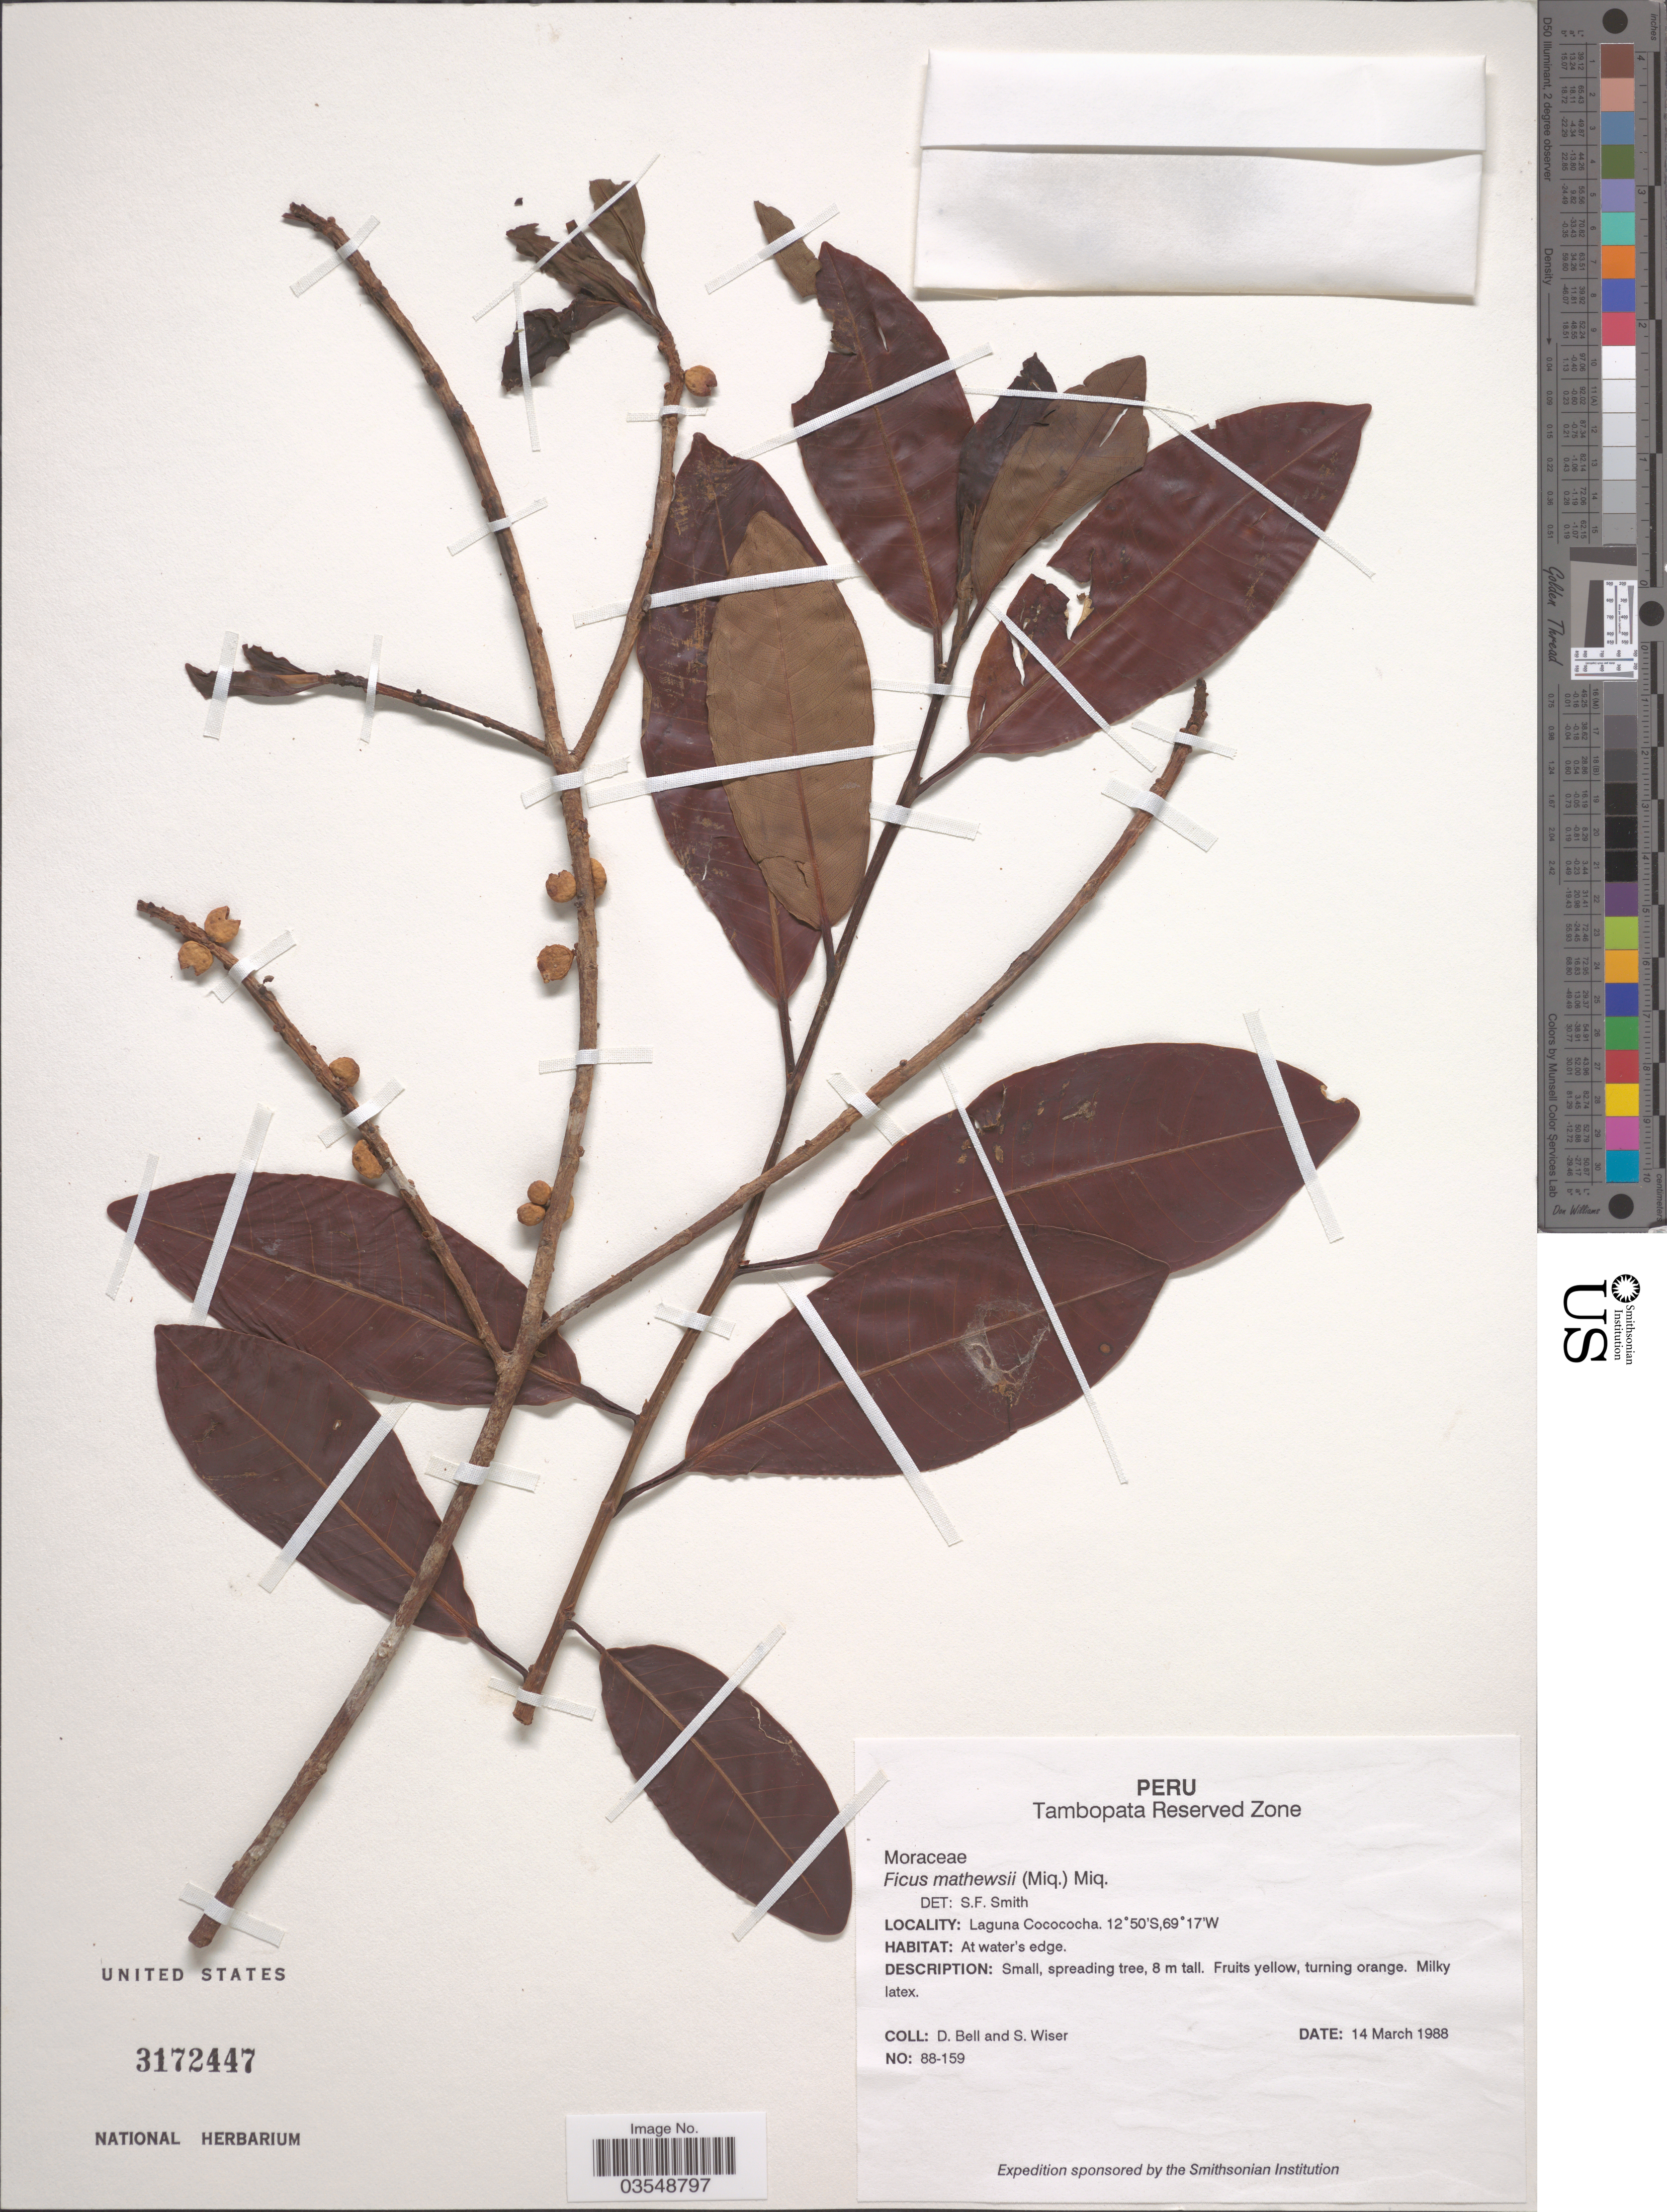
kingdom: Plantae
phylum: Tracheophyta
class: Magnoliopsida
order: Rosales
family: Moraceae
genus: Ficus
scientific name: Ficus mathewsii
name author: (Miq.) Miq.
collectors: D. A. Bell & S. Wiser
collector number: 88-159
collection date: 1988-03-14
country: Peru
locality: Tambopata Reserved Zone. Laguna Cocococha.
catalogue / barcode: US 3172447